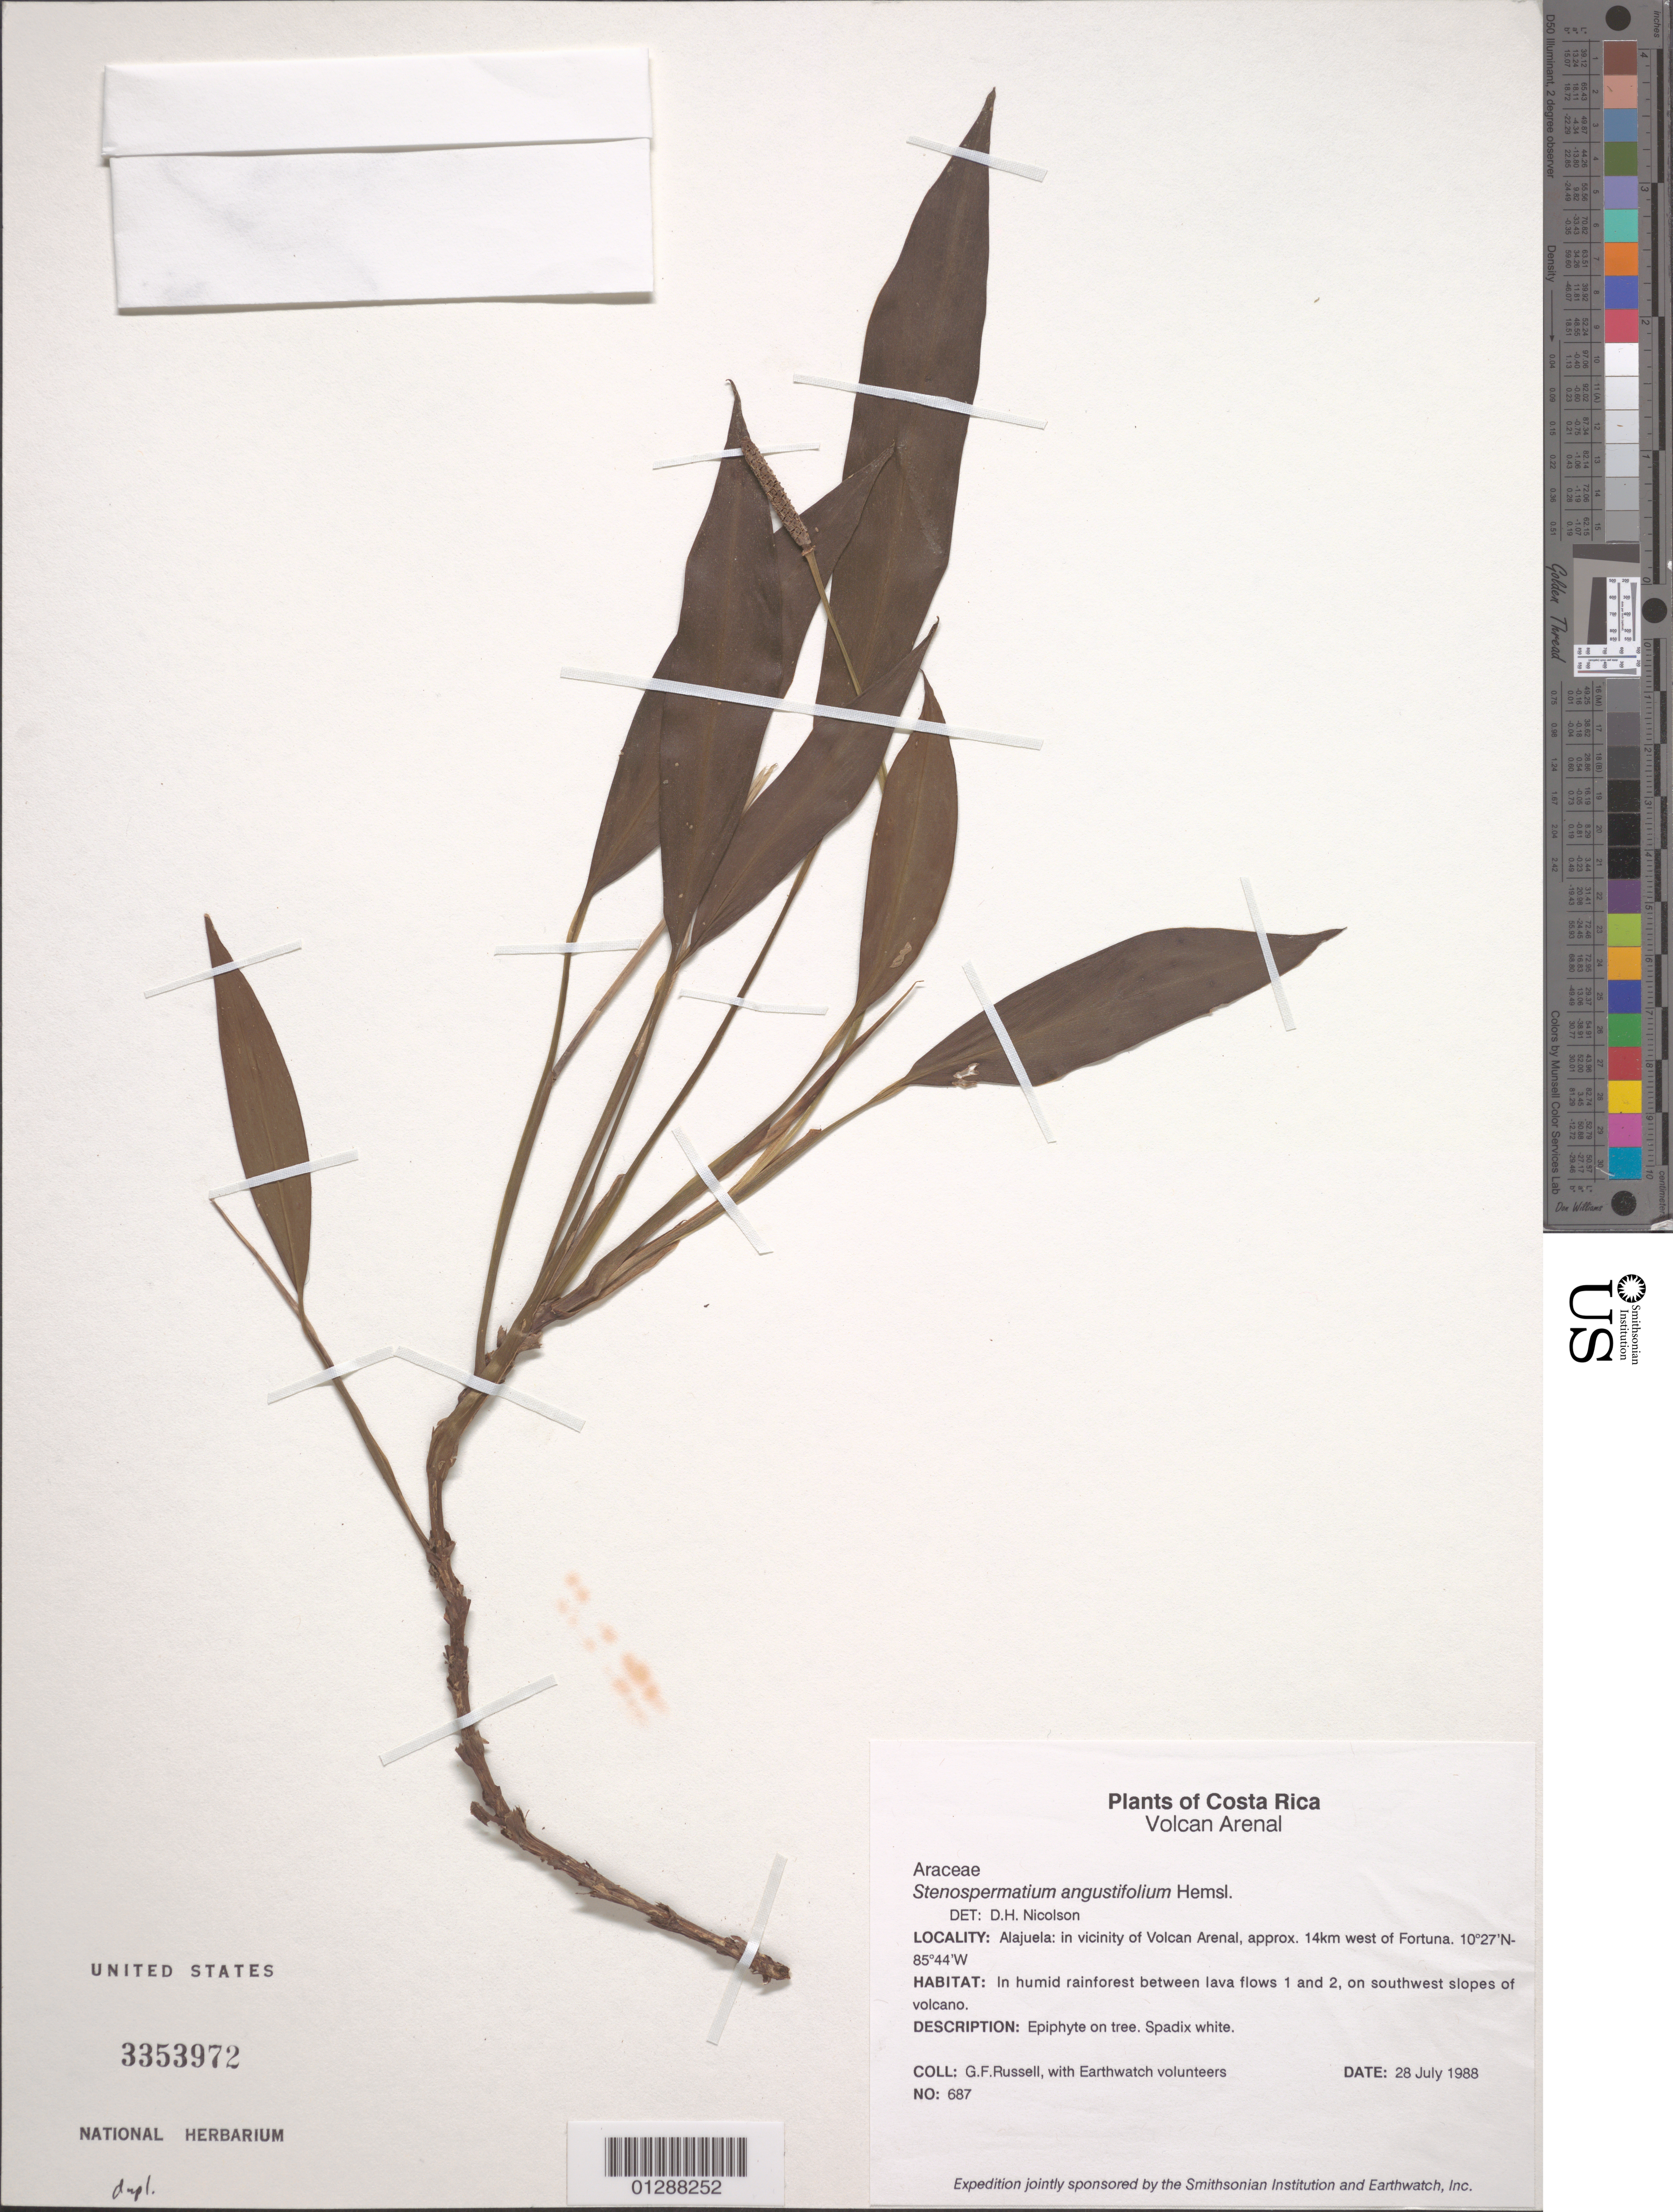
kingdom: Plantae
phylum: Tracheophyta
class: Liliopsida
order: Alismatales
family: Araceae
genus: Stenospermation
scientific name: Stenospermation angustifolium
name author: Hemsl.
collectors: G. Russell & Earthwatch Volunteers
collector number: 687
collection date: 1988-07-28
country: Costa Rica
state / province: Alajuela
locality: Volcan Arenal. In vicinity of Volcan Arenal, approx. 14km west of Fortuna. On southwest slopes of volcano.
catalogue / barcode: US 3353972